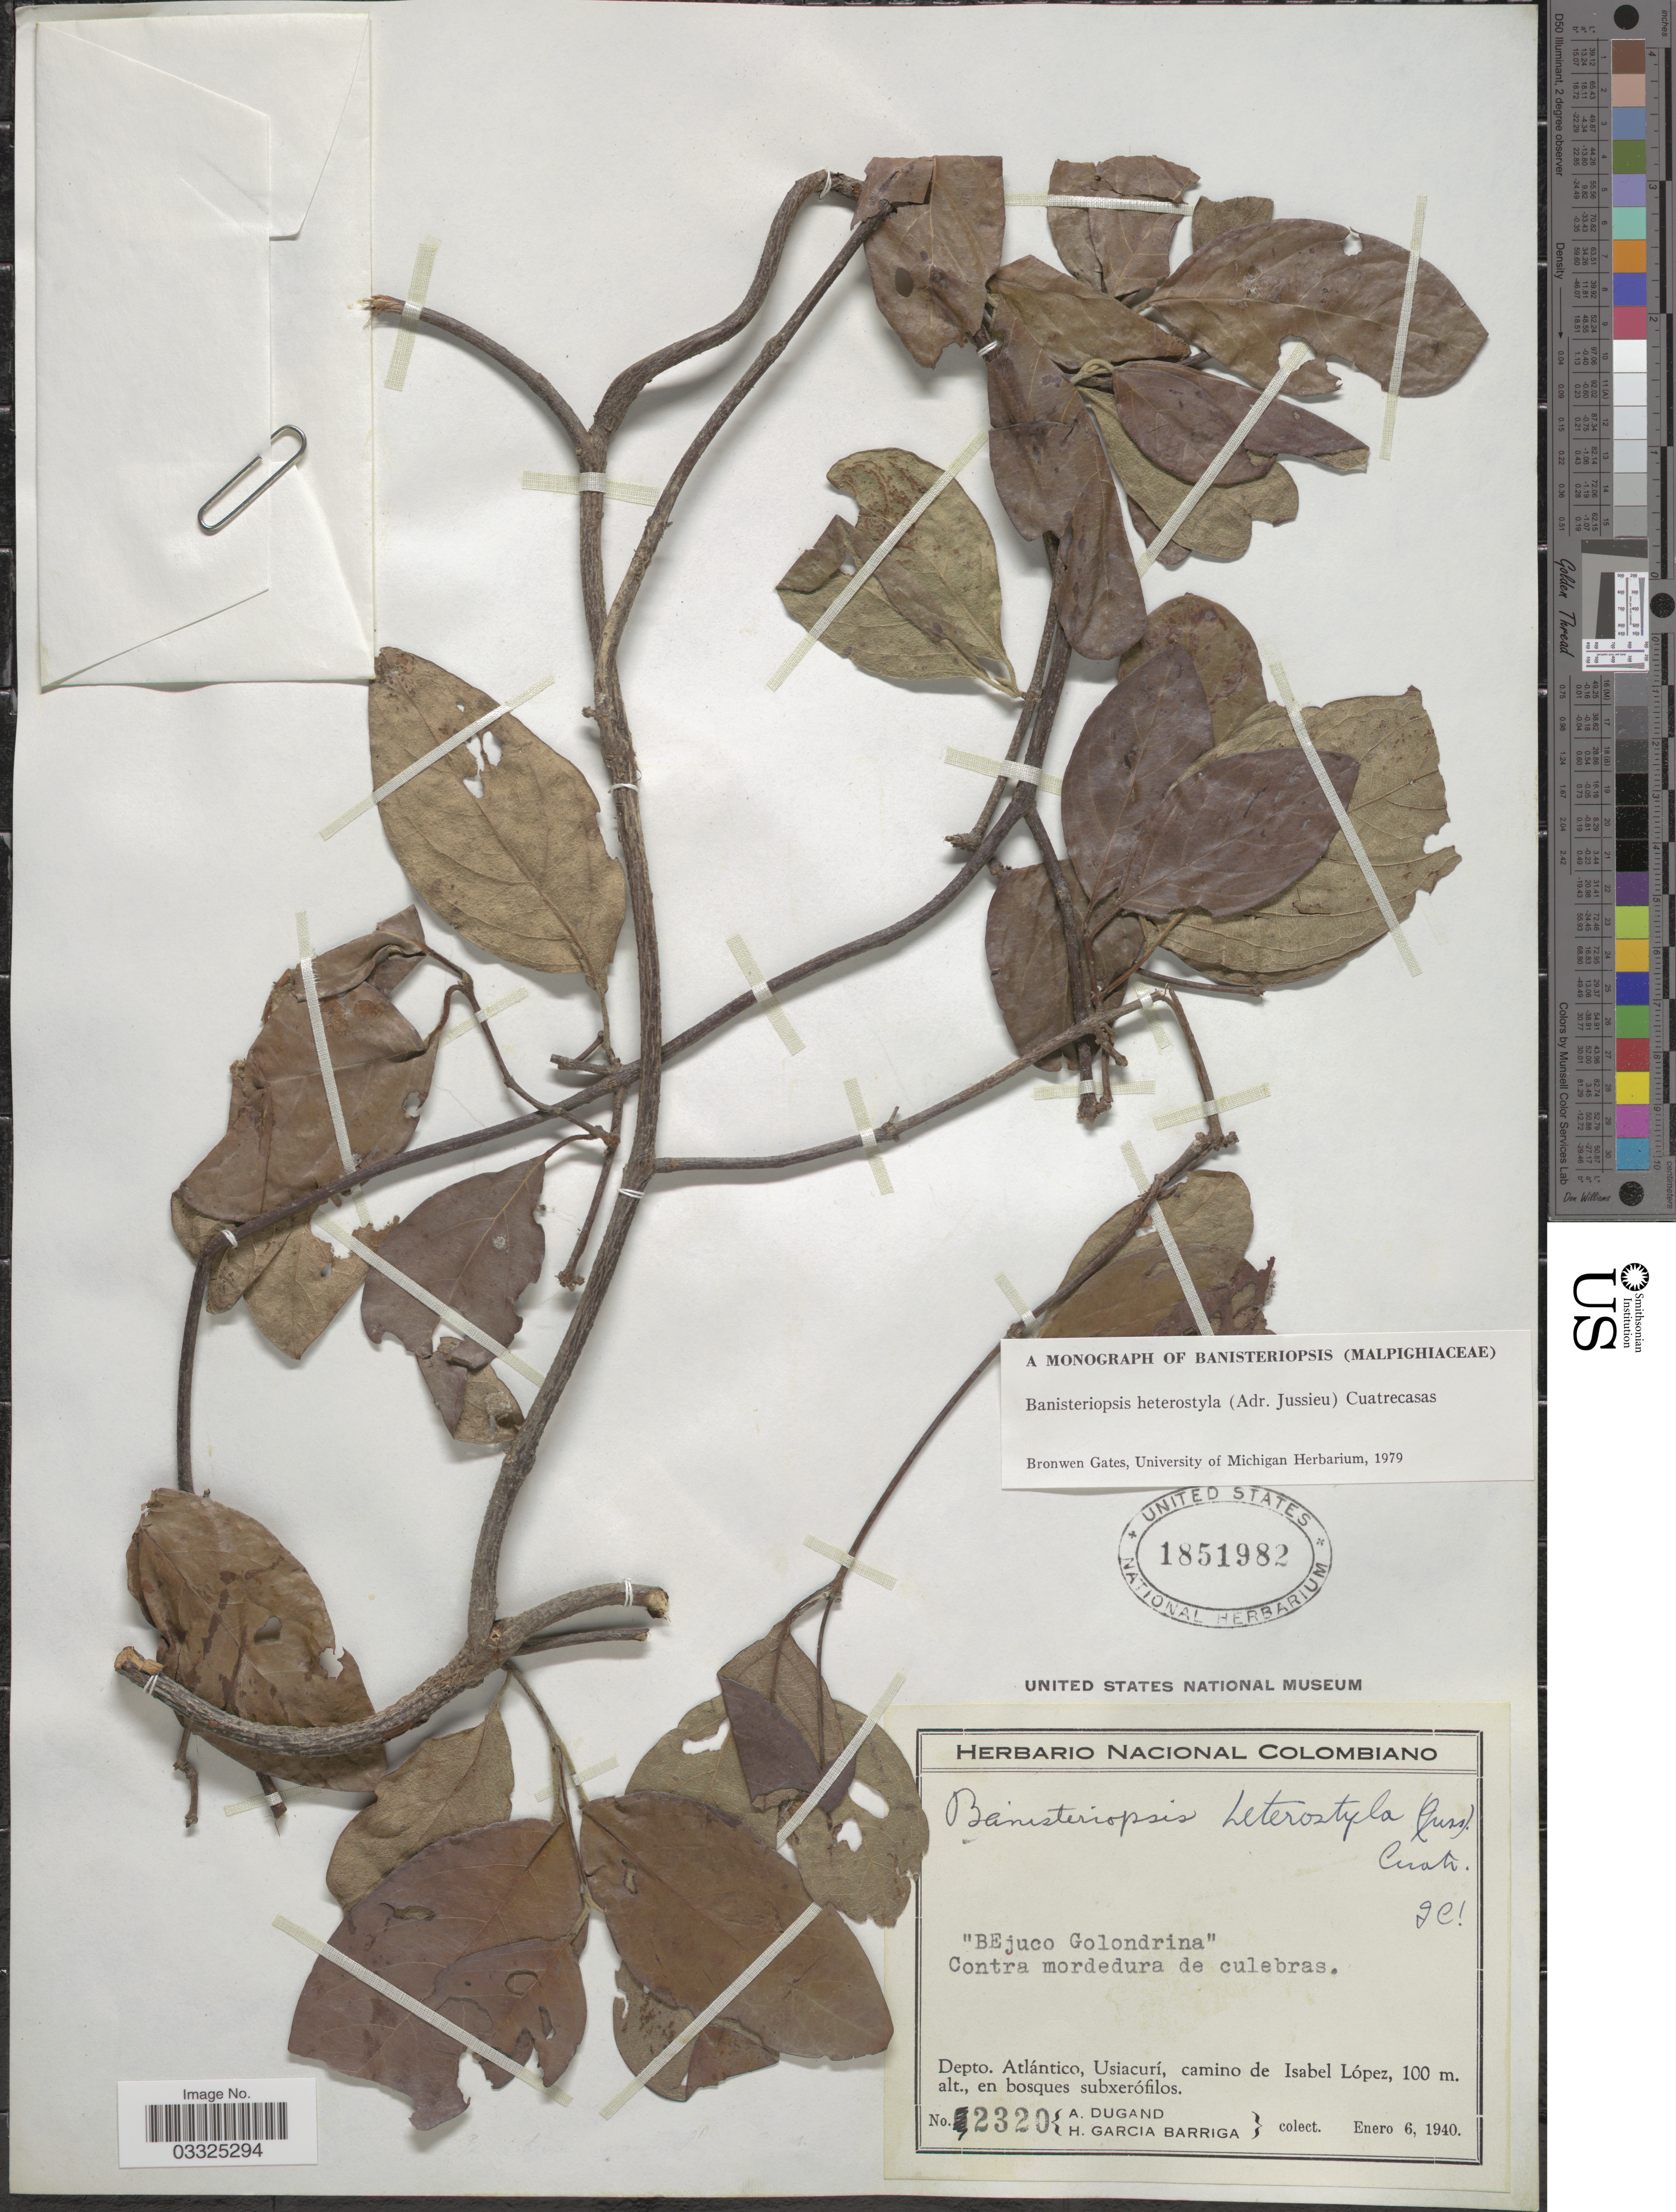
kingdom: Plantae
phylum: Tracheophyta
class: Magnoliopsida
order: Malpighiales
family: Malpighiaceae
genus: Banisteriopsis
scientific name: Banisteriopsis heterostyla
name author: (A. Juss.) Cuatrec.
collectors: A. Dugand & H. García Barriga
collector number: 2320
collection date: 1940-01-06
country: Colombia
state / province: Atlántico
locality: Depto. Atlántico, Usiacurí, camino de Isabel López.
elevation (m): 100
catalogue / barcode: US 1851982